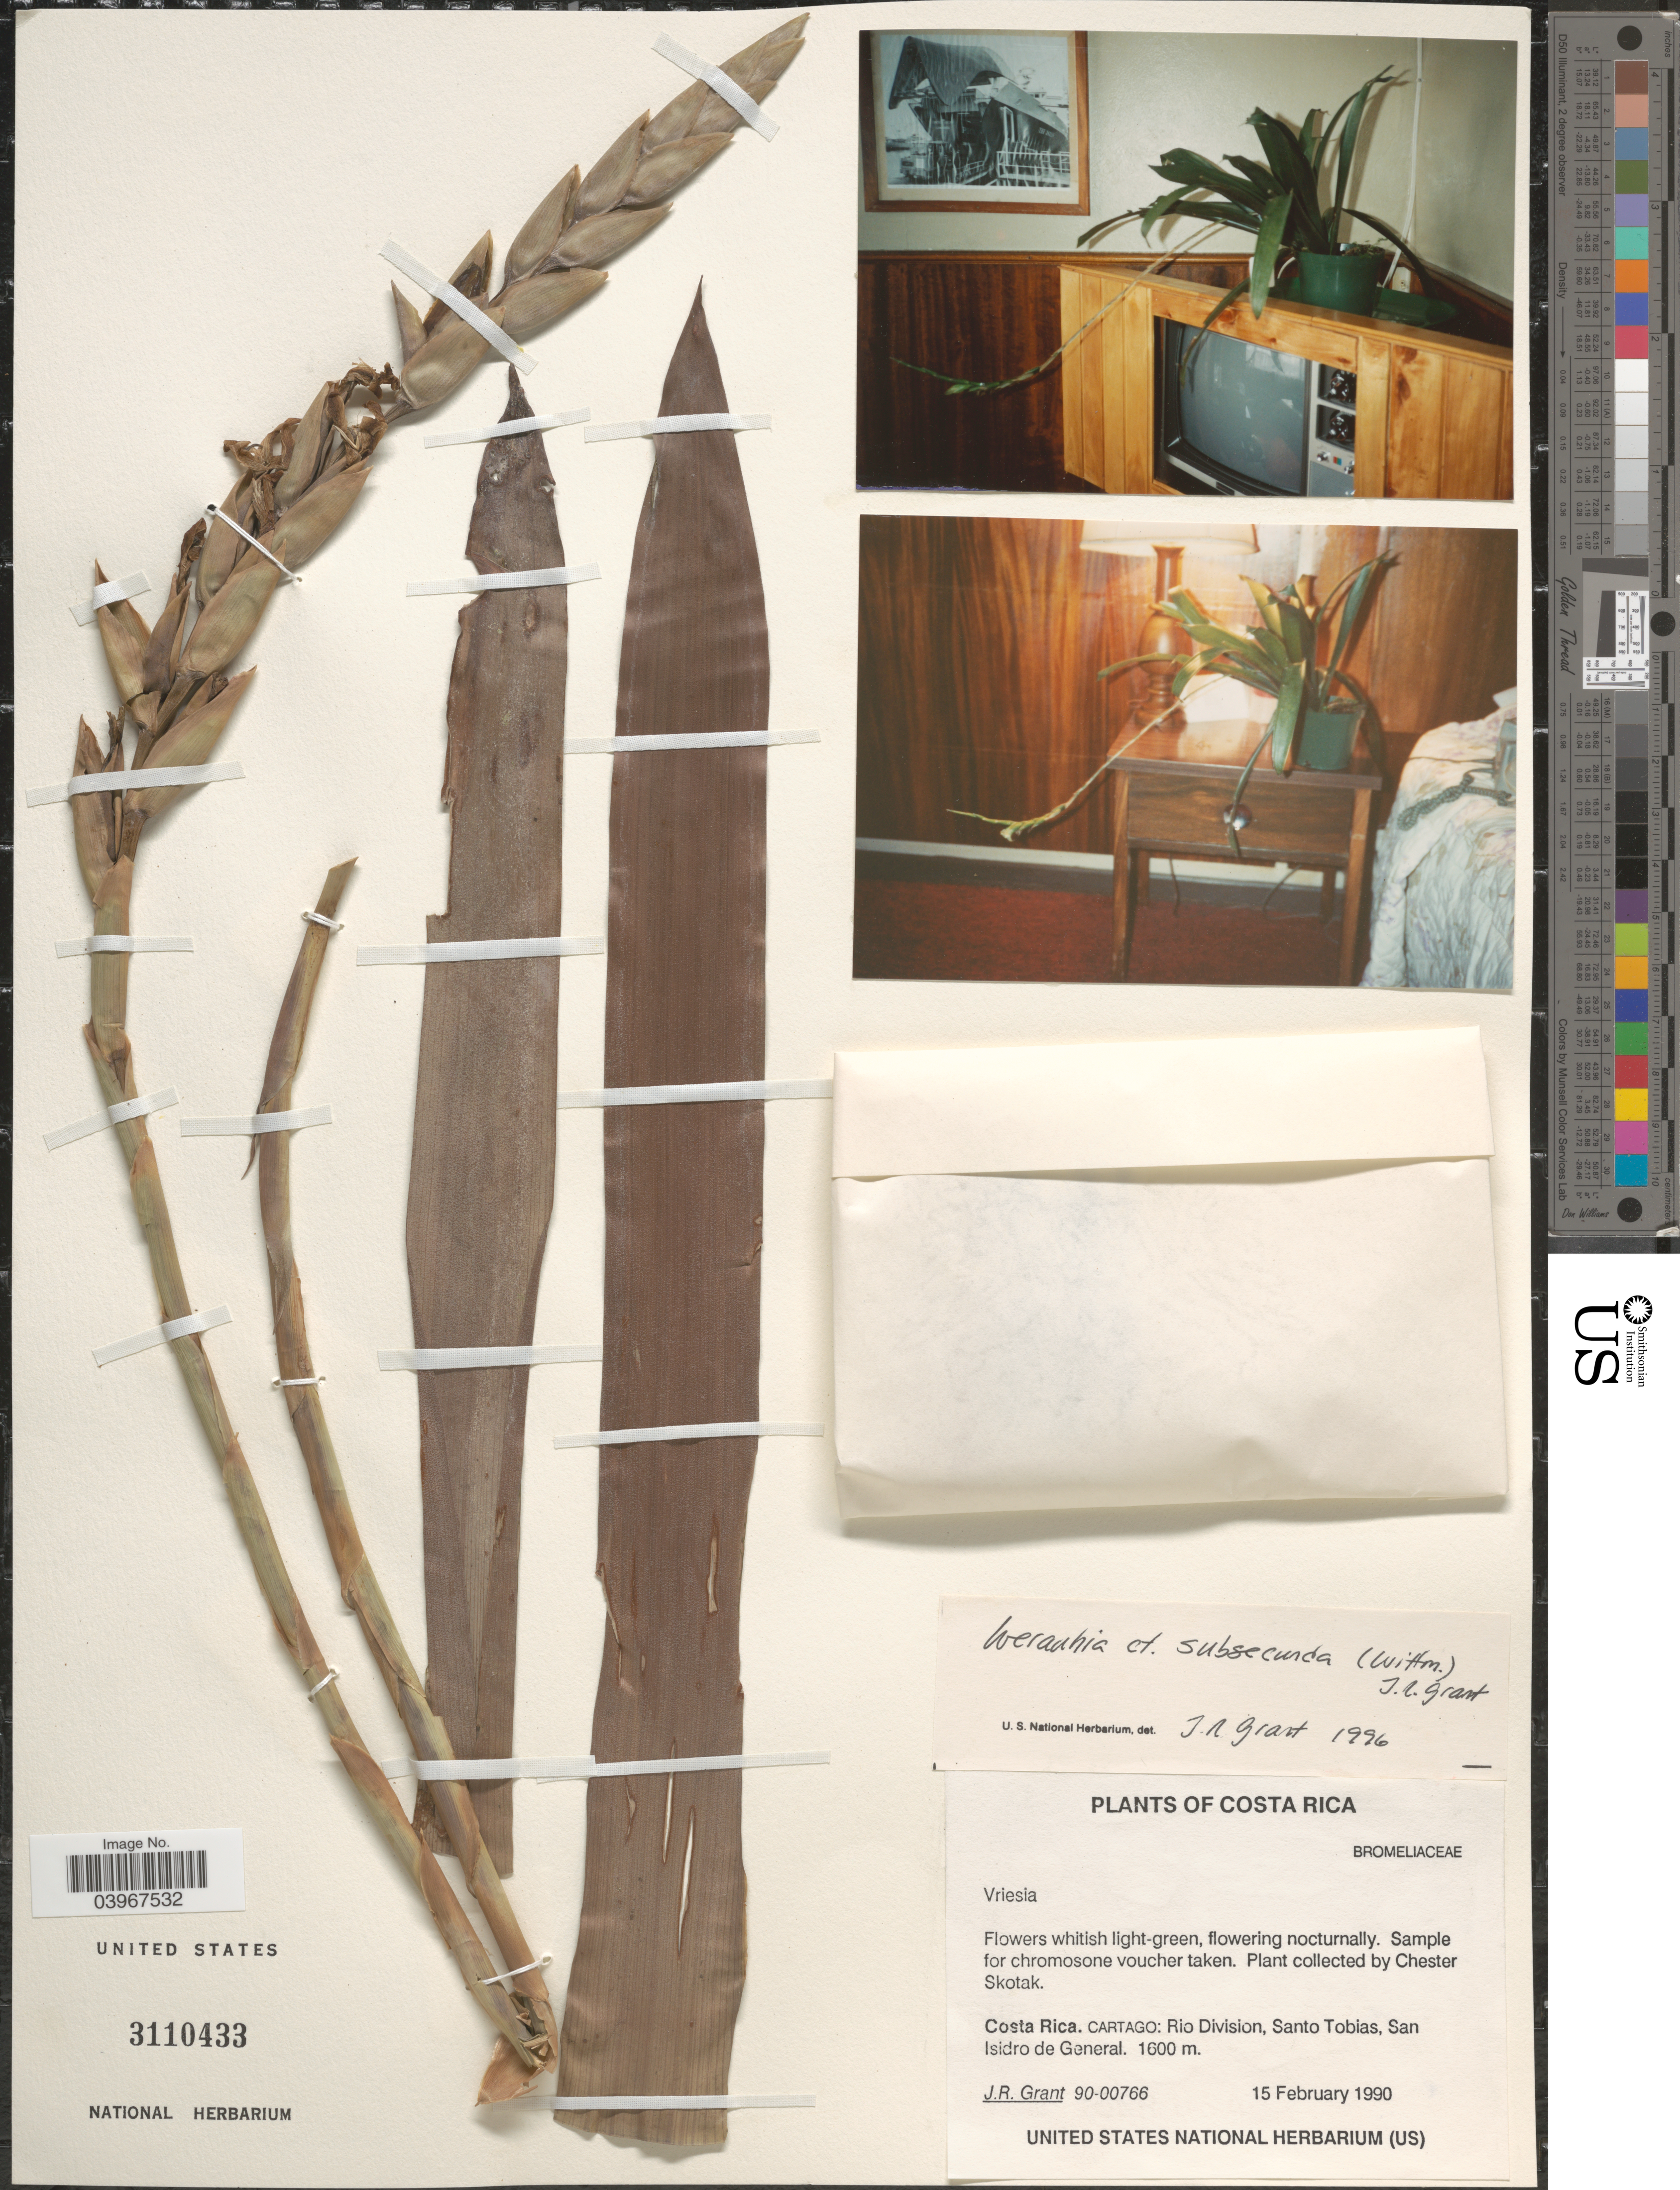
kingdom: Plantae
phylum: Tracheophyta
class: Liliopsida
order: Poales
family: Bromeliaceae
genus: Werauhia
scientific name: Werauhia subsecunda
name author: (Wittm.) J.R. Grant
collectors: J. Grant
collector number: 90-00766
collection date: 1990-02-15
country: Costa Rica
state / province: Cartago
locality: Rio Division, Santo Tobias, San Isidro de General.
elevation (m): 1600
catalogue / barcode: US 3110433